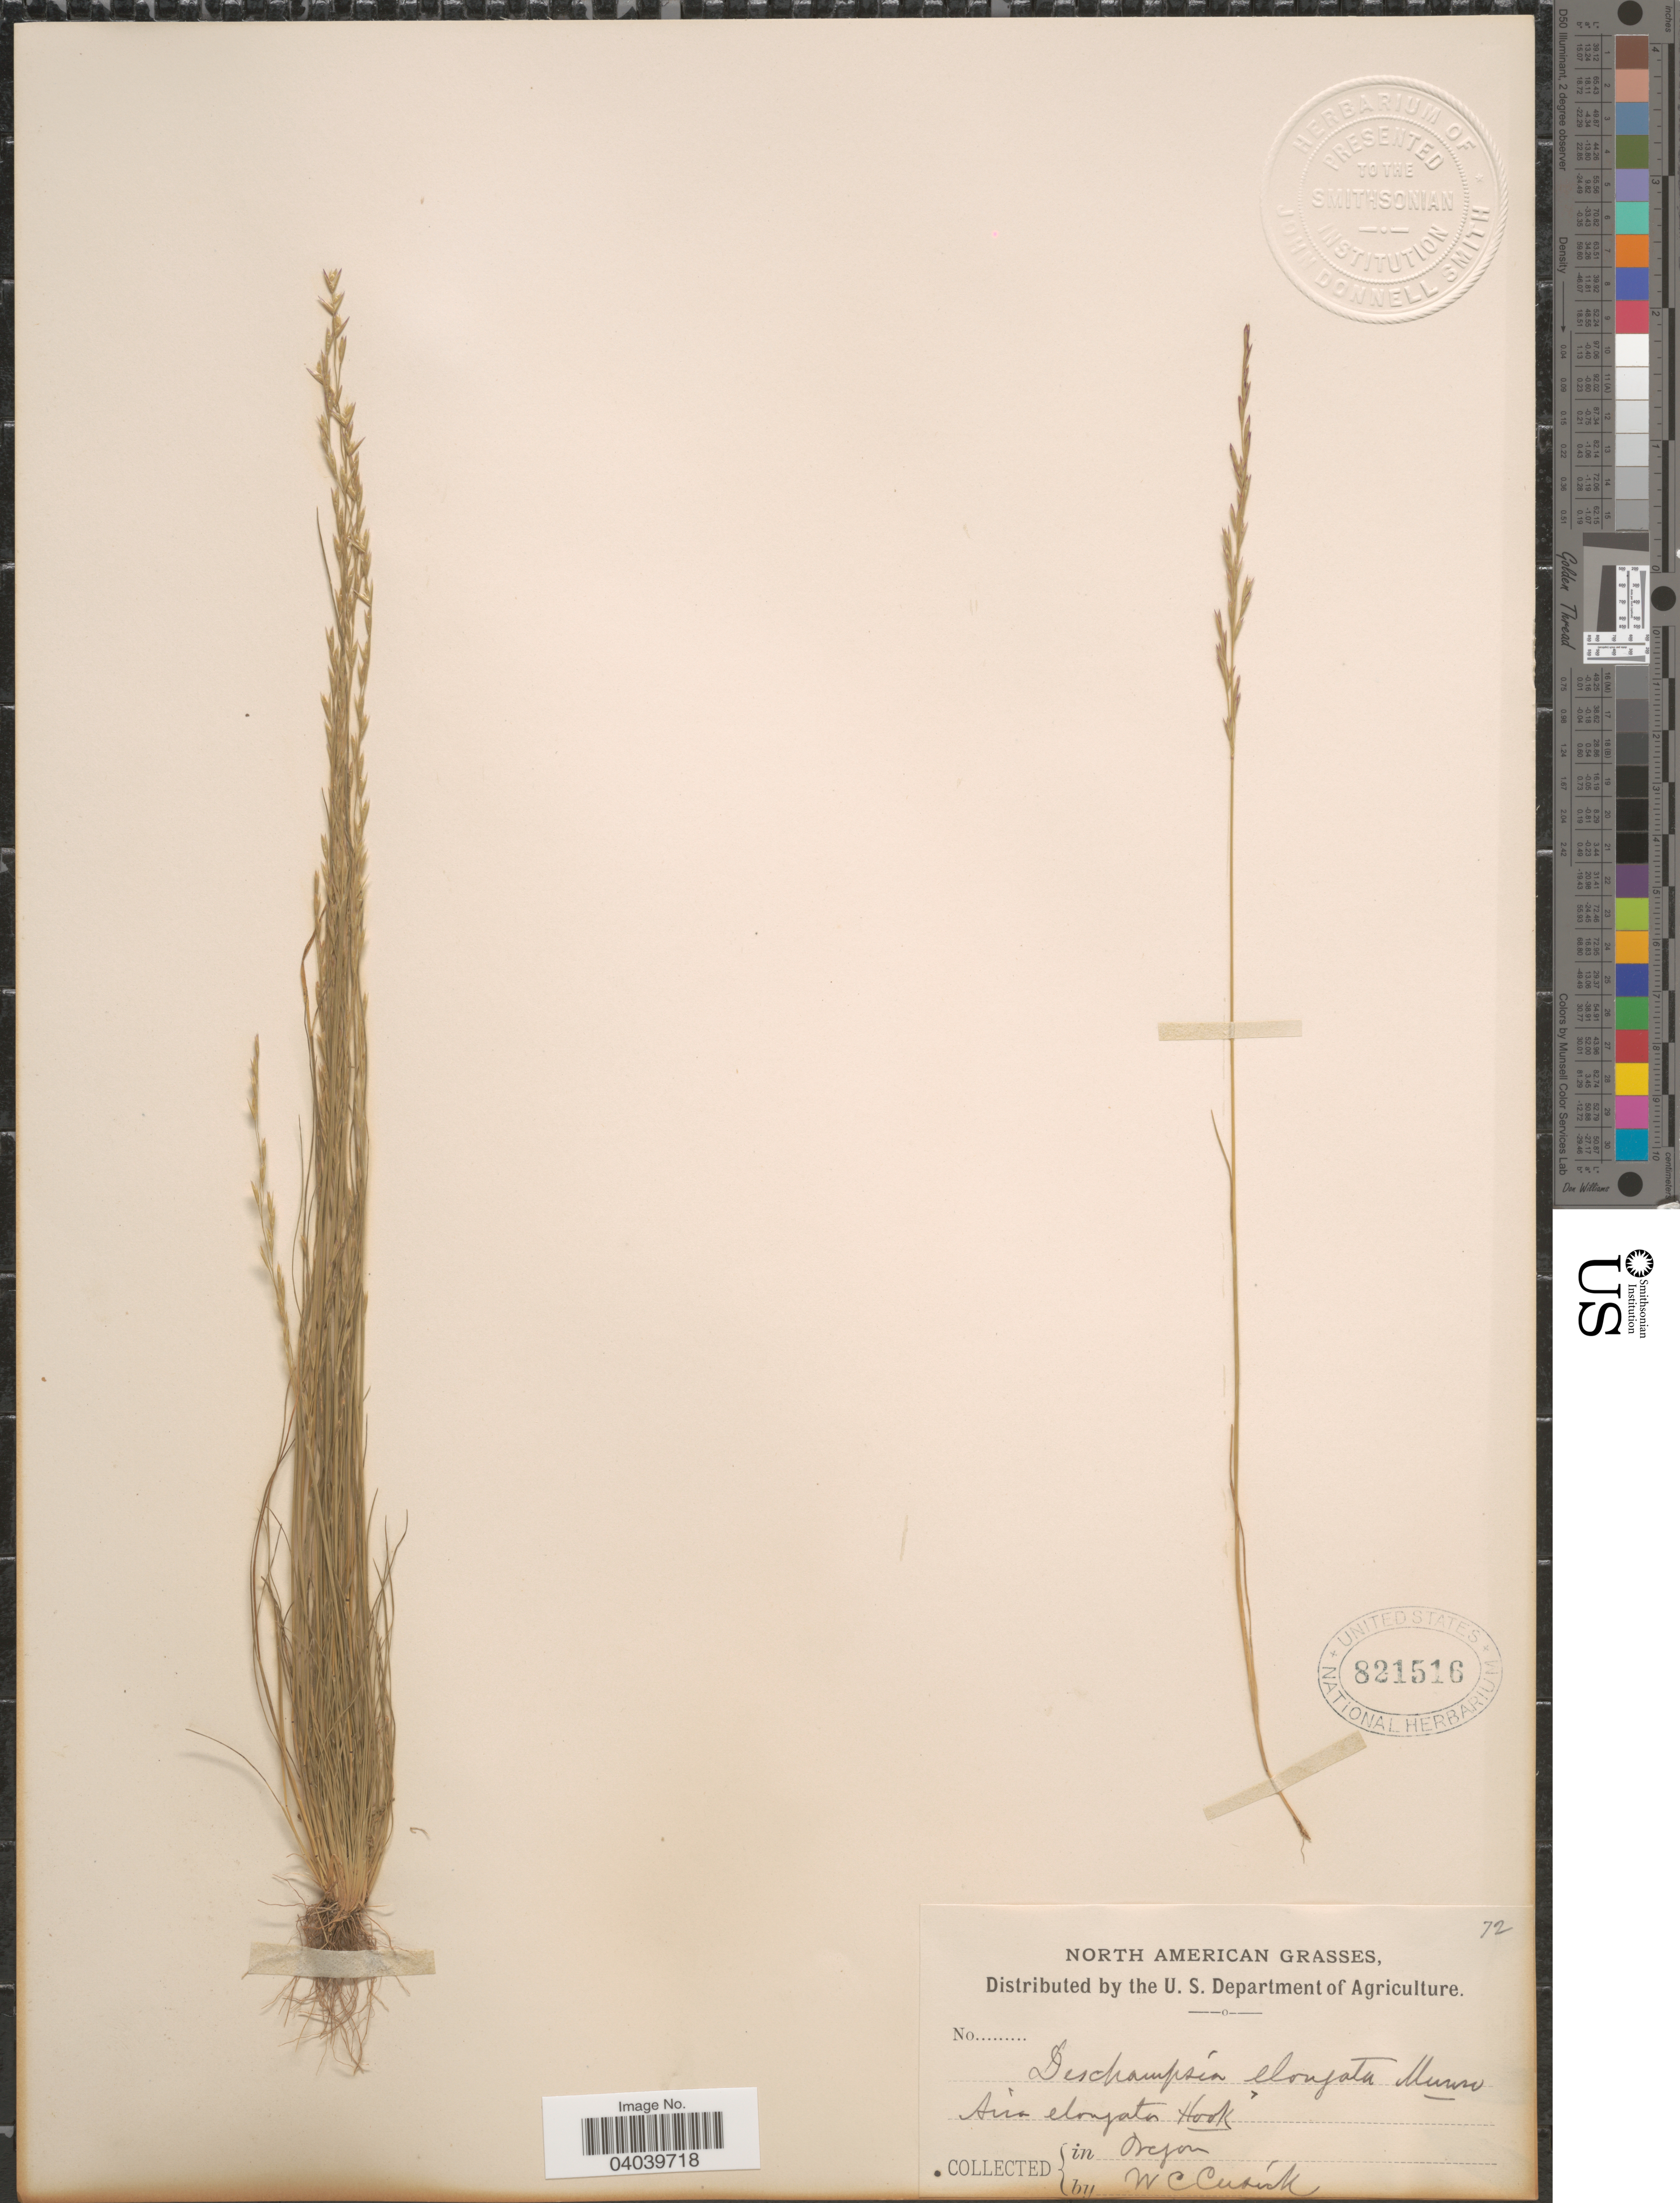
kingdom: Plantae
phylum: Tracheophyta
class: Liliopsida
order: Poales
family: Poaceae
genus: Deschampsia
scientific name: Deschampsia elongata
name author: (Hook.) Munro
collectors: W. C. Cusick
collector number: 72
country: United States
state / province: Oregon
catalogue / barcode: US 821516